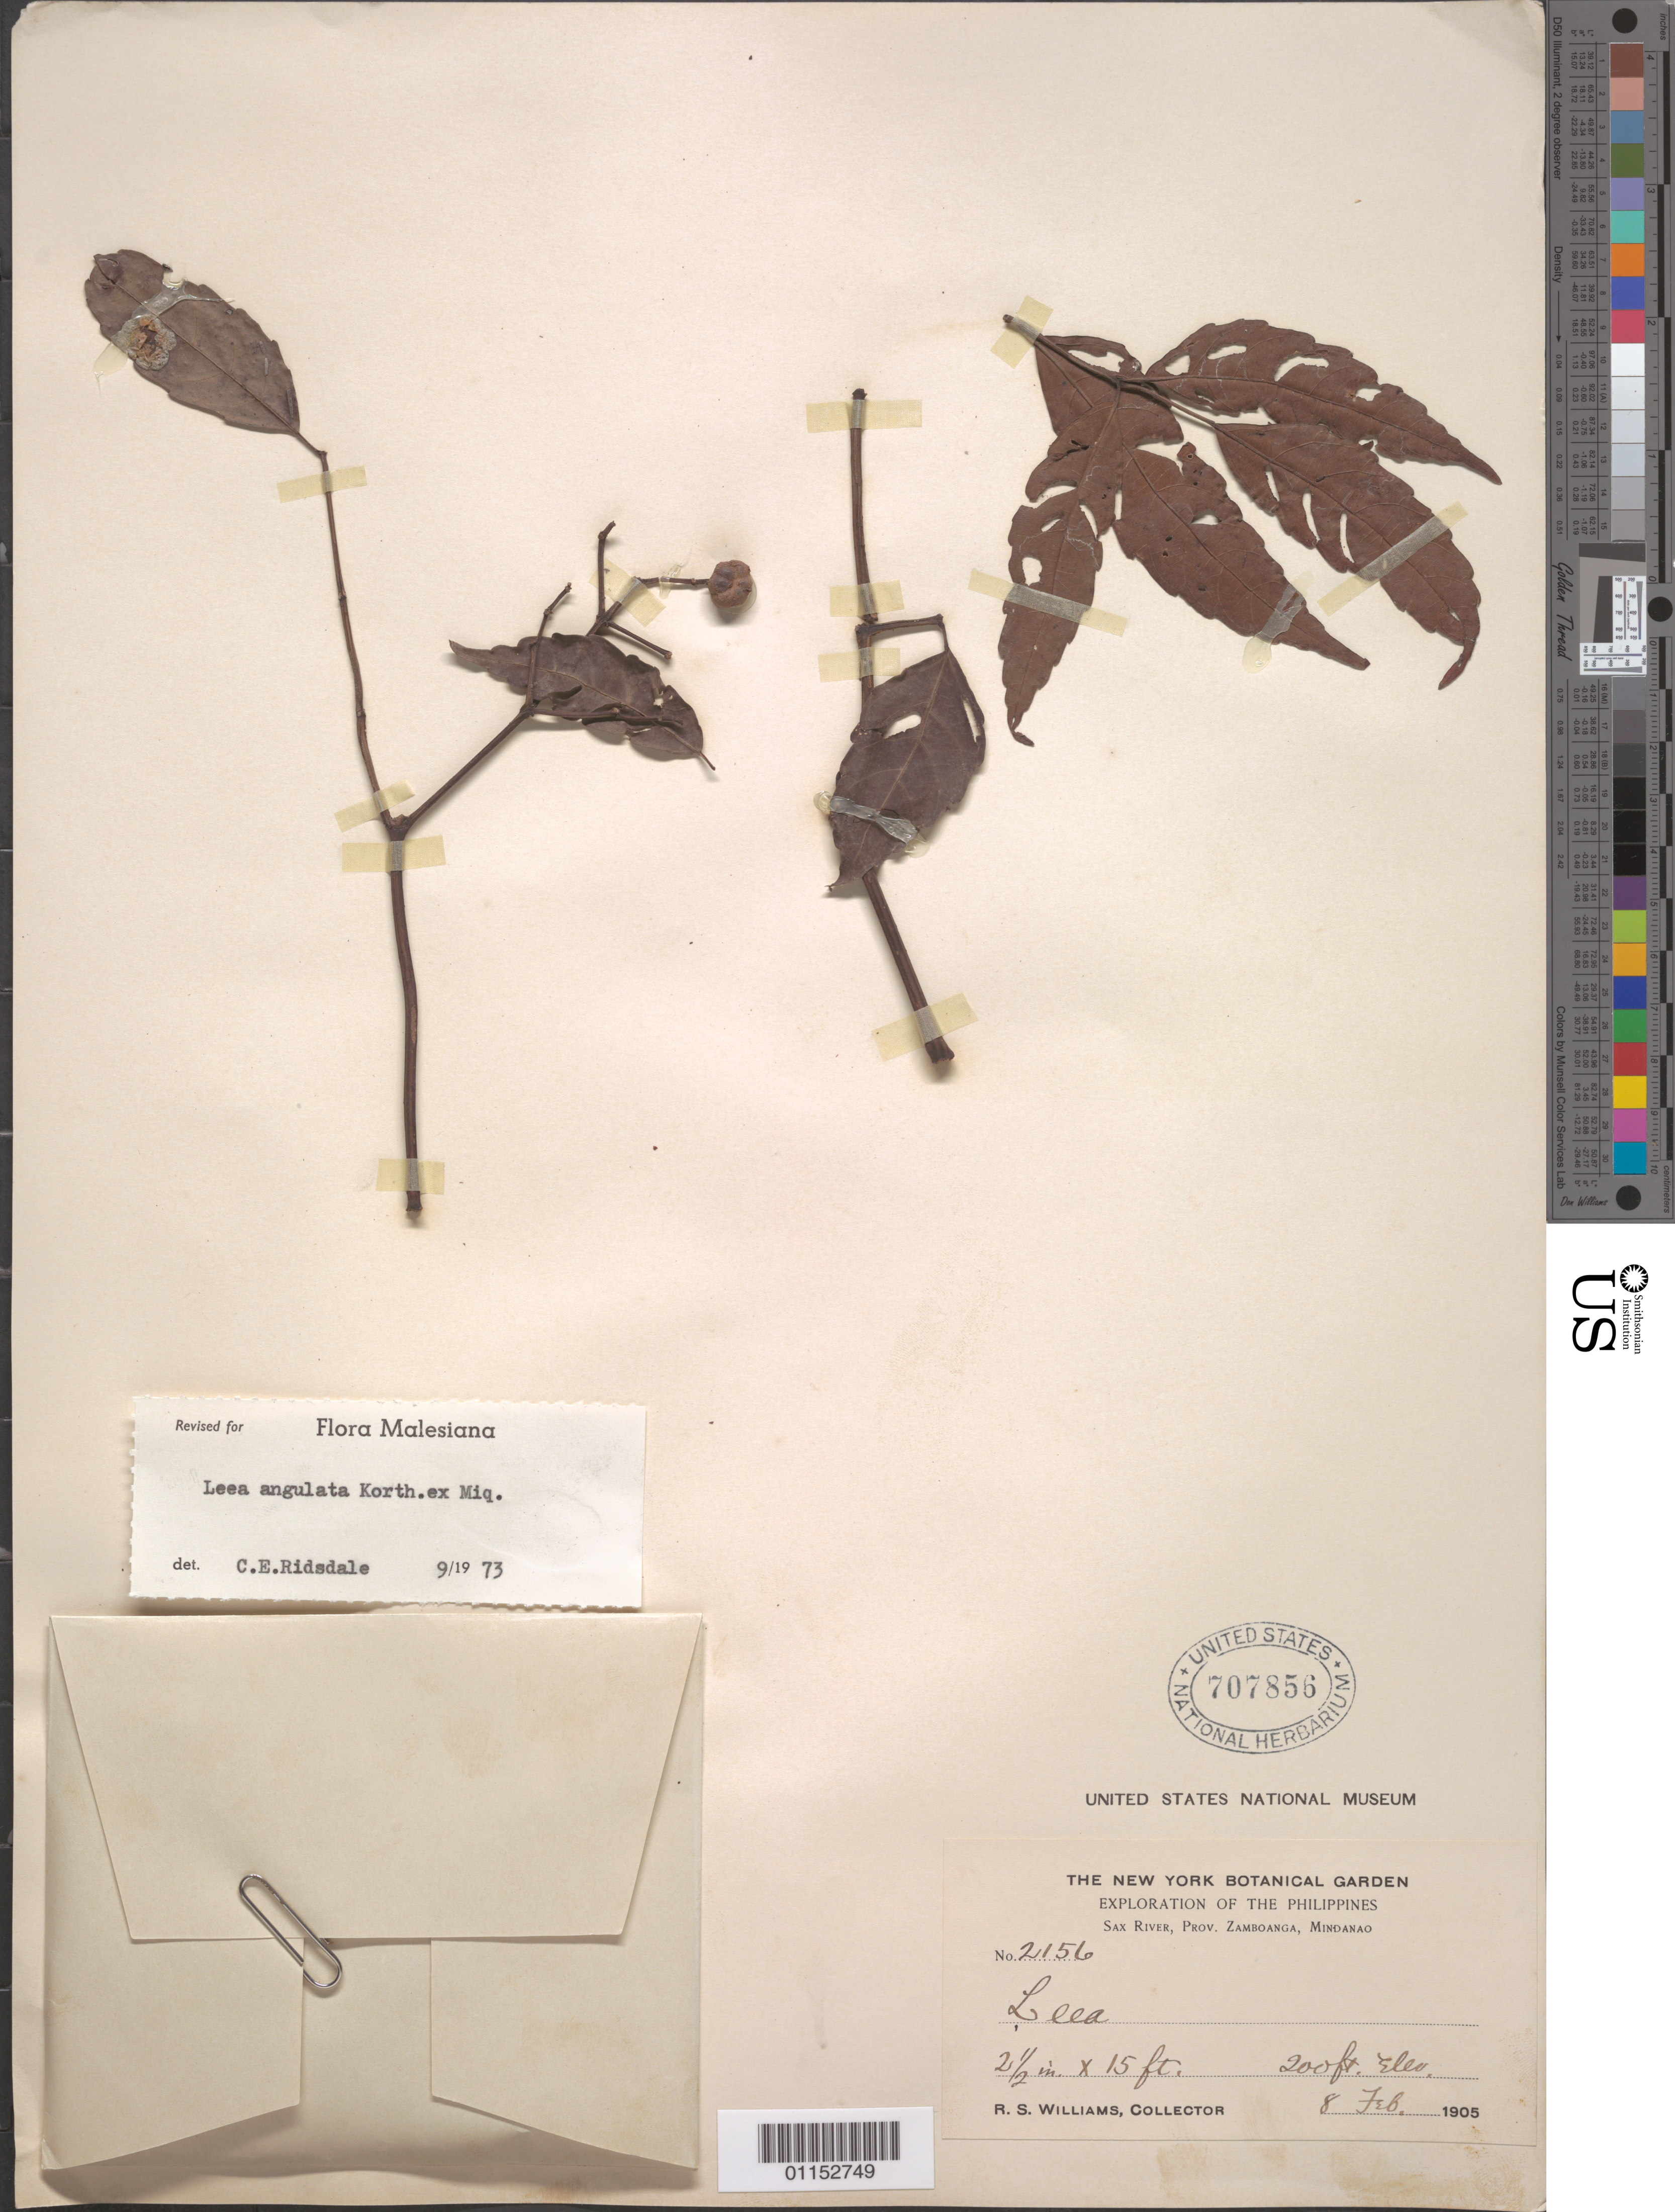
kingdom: Plantae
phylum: Tracheophyta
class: Magnoliopsida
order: Vitales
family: Vitaceae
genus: Leea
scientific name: Leea angulata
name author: Korth. ex Miq.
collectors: R. S. Williams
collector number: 2156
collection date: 1905-02-08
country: Philippines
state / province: Zamboanga Peninsula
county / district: Zamboanga del Sur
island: Mindanao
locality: Sax River. Zamboanga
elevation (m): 61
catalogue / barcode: US 707856